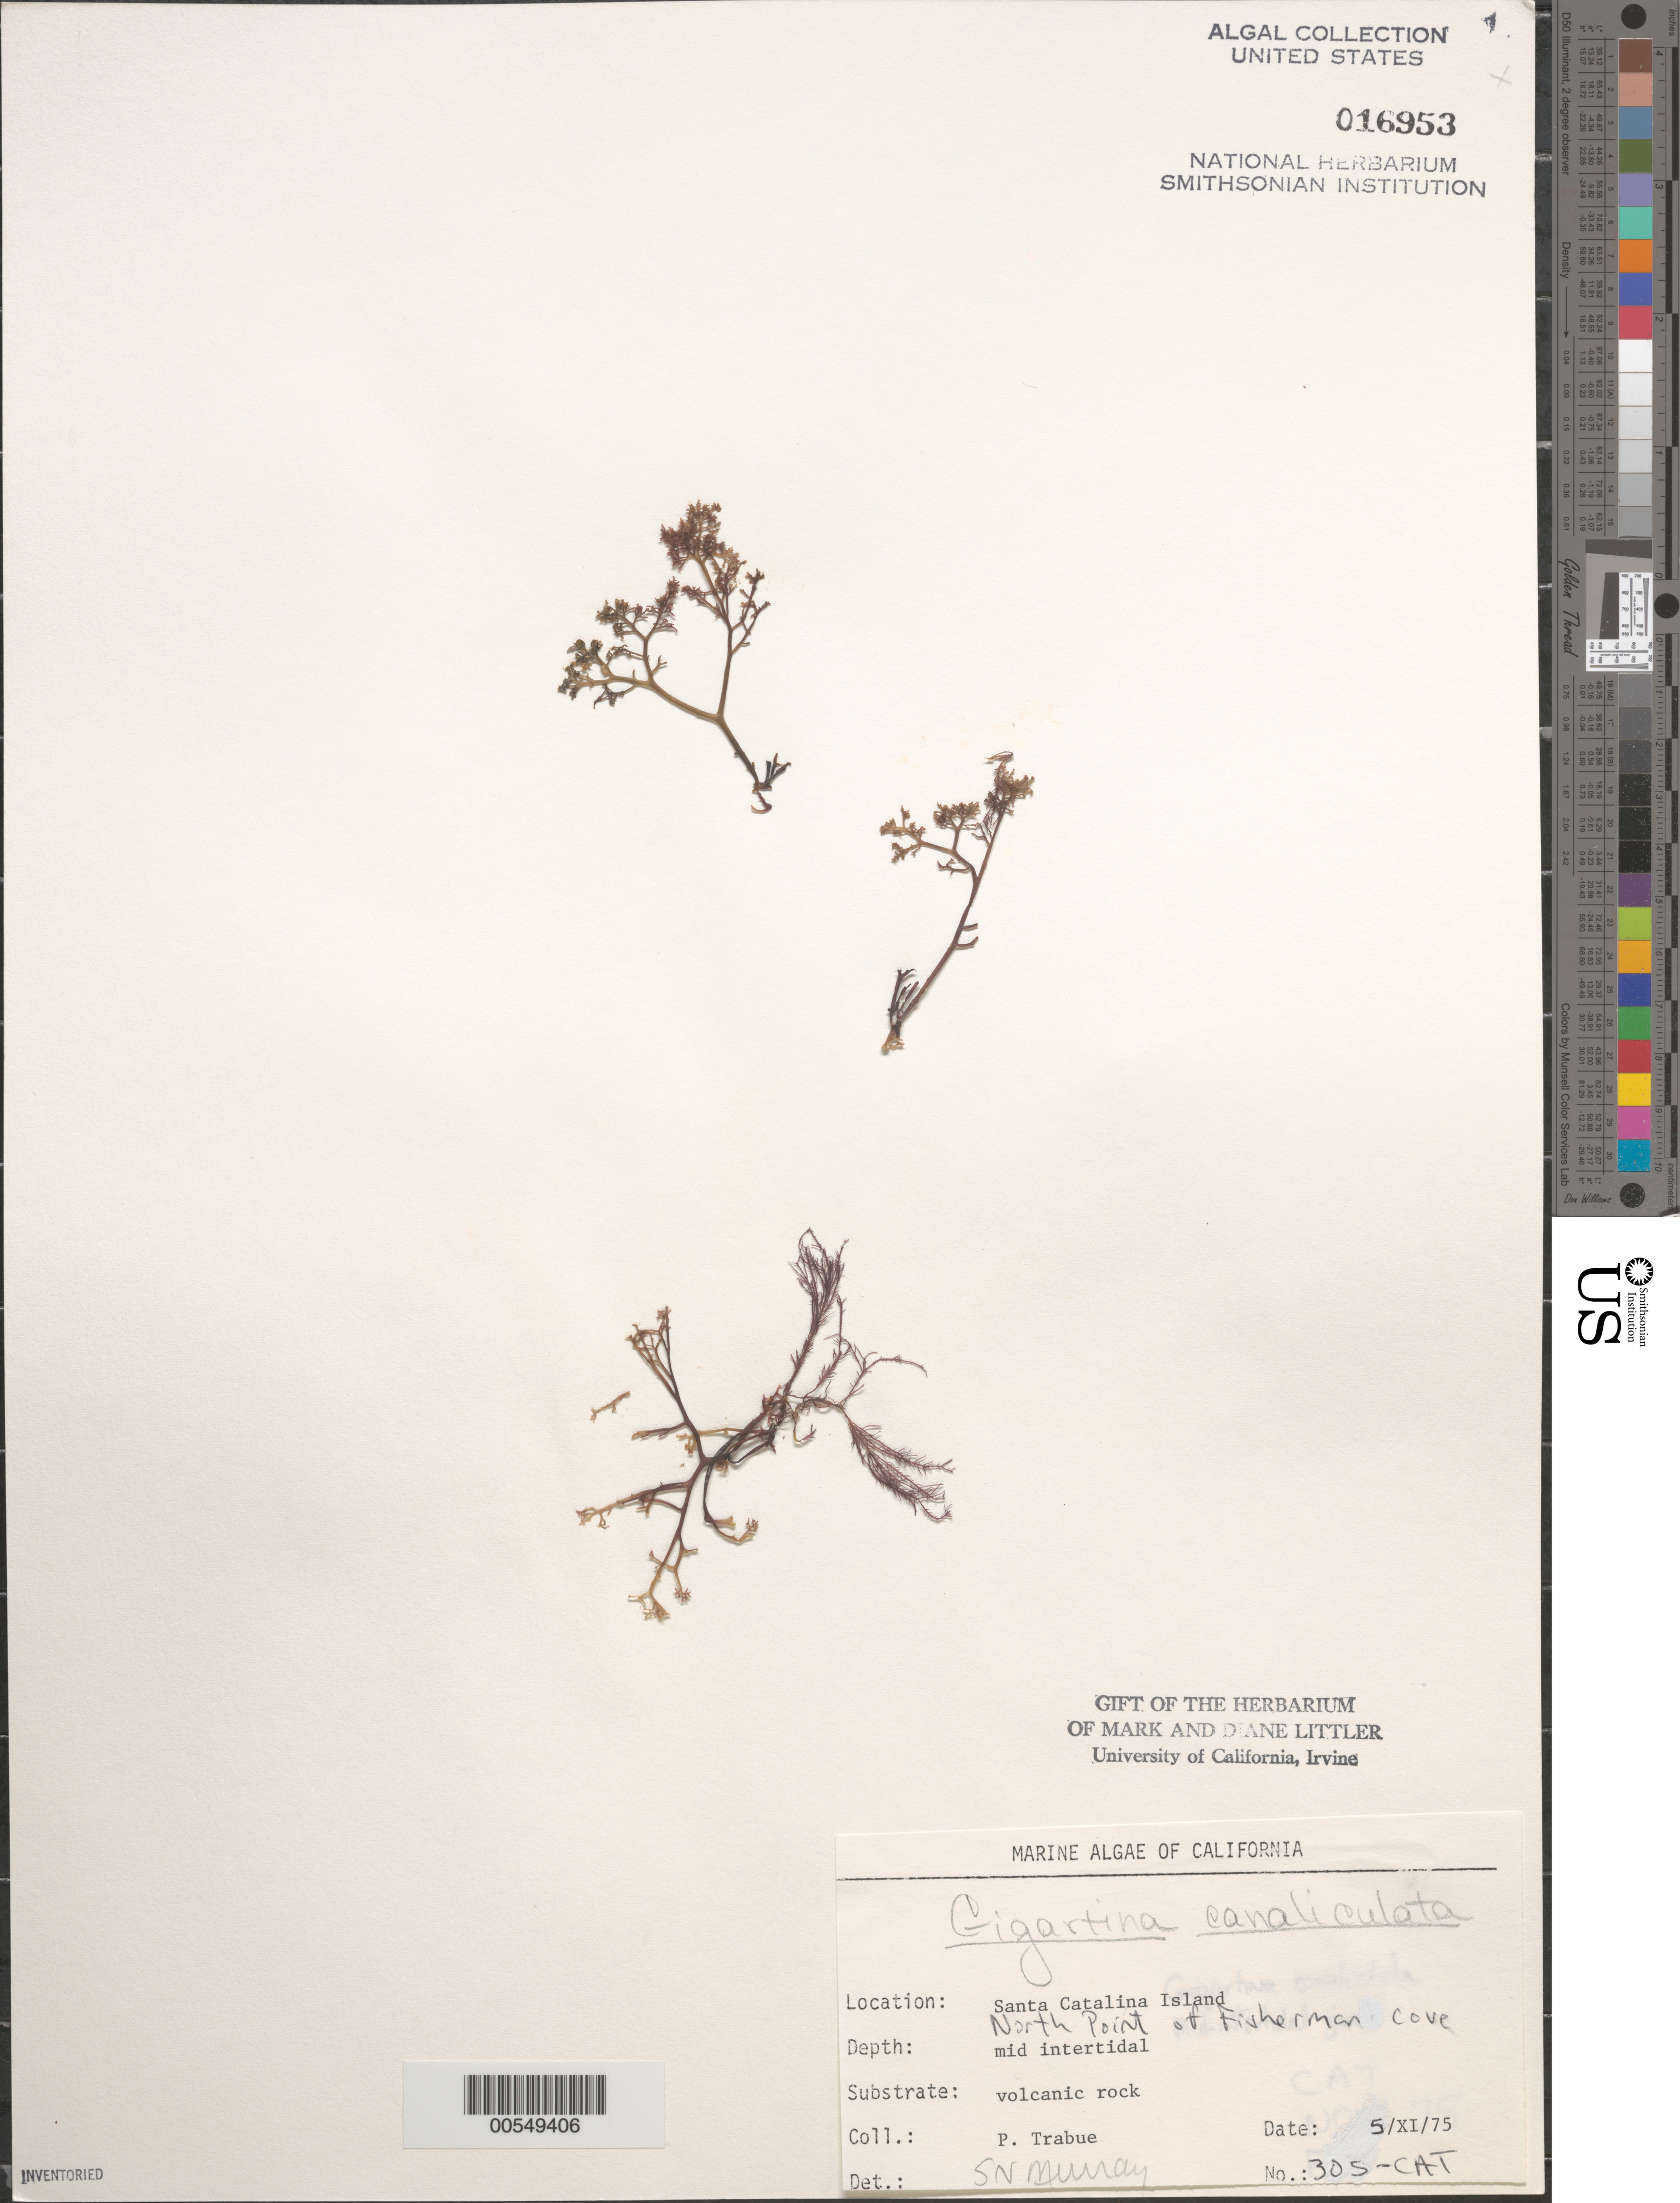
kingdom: Plantae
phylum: Rhodophyta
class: Florideophyceae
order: Gigartinales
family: Gigartinaceae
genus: Chondracanthus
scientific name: Chondracanthus canaliculatus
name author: (Harv.) Guiry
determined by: Algae name updating Project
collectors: P. J. Trabue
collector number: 305-cat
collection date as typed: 05 Nov 1975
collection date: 1975-11-05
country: United States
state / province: California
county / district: Los Angeles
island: Santa Catalina Island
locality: Fishermen Cove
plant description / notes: BLM-SOCALBIGHT Rocky Intertidal Survey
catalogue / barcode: US 16953